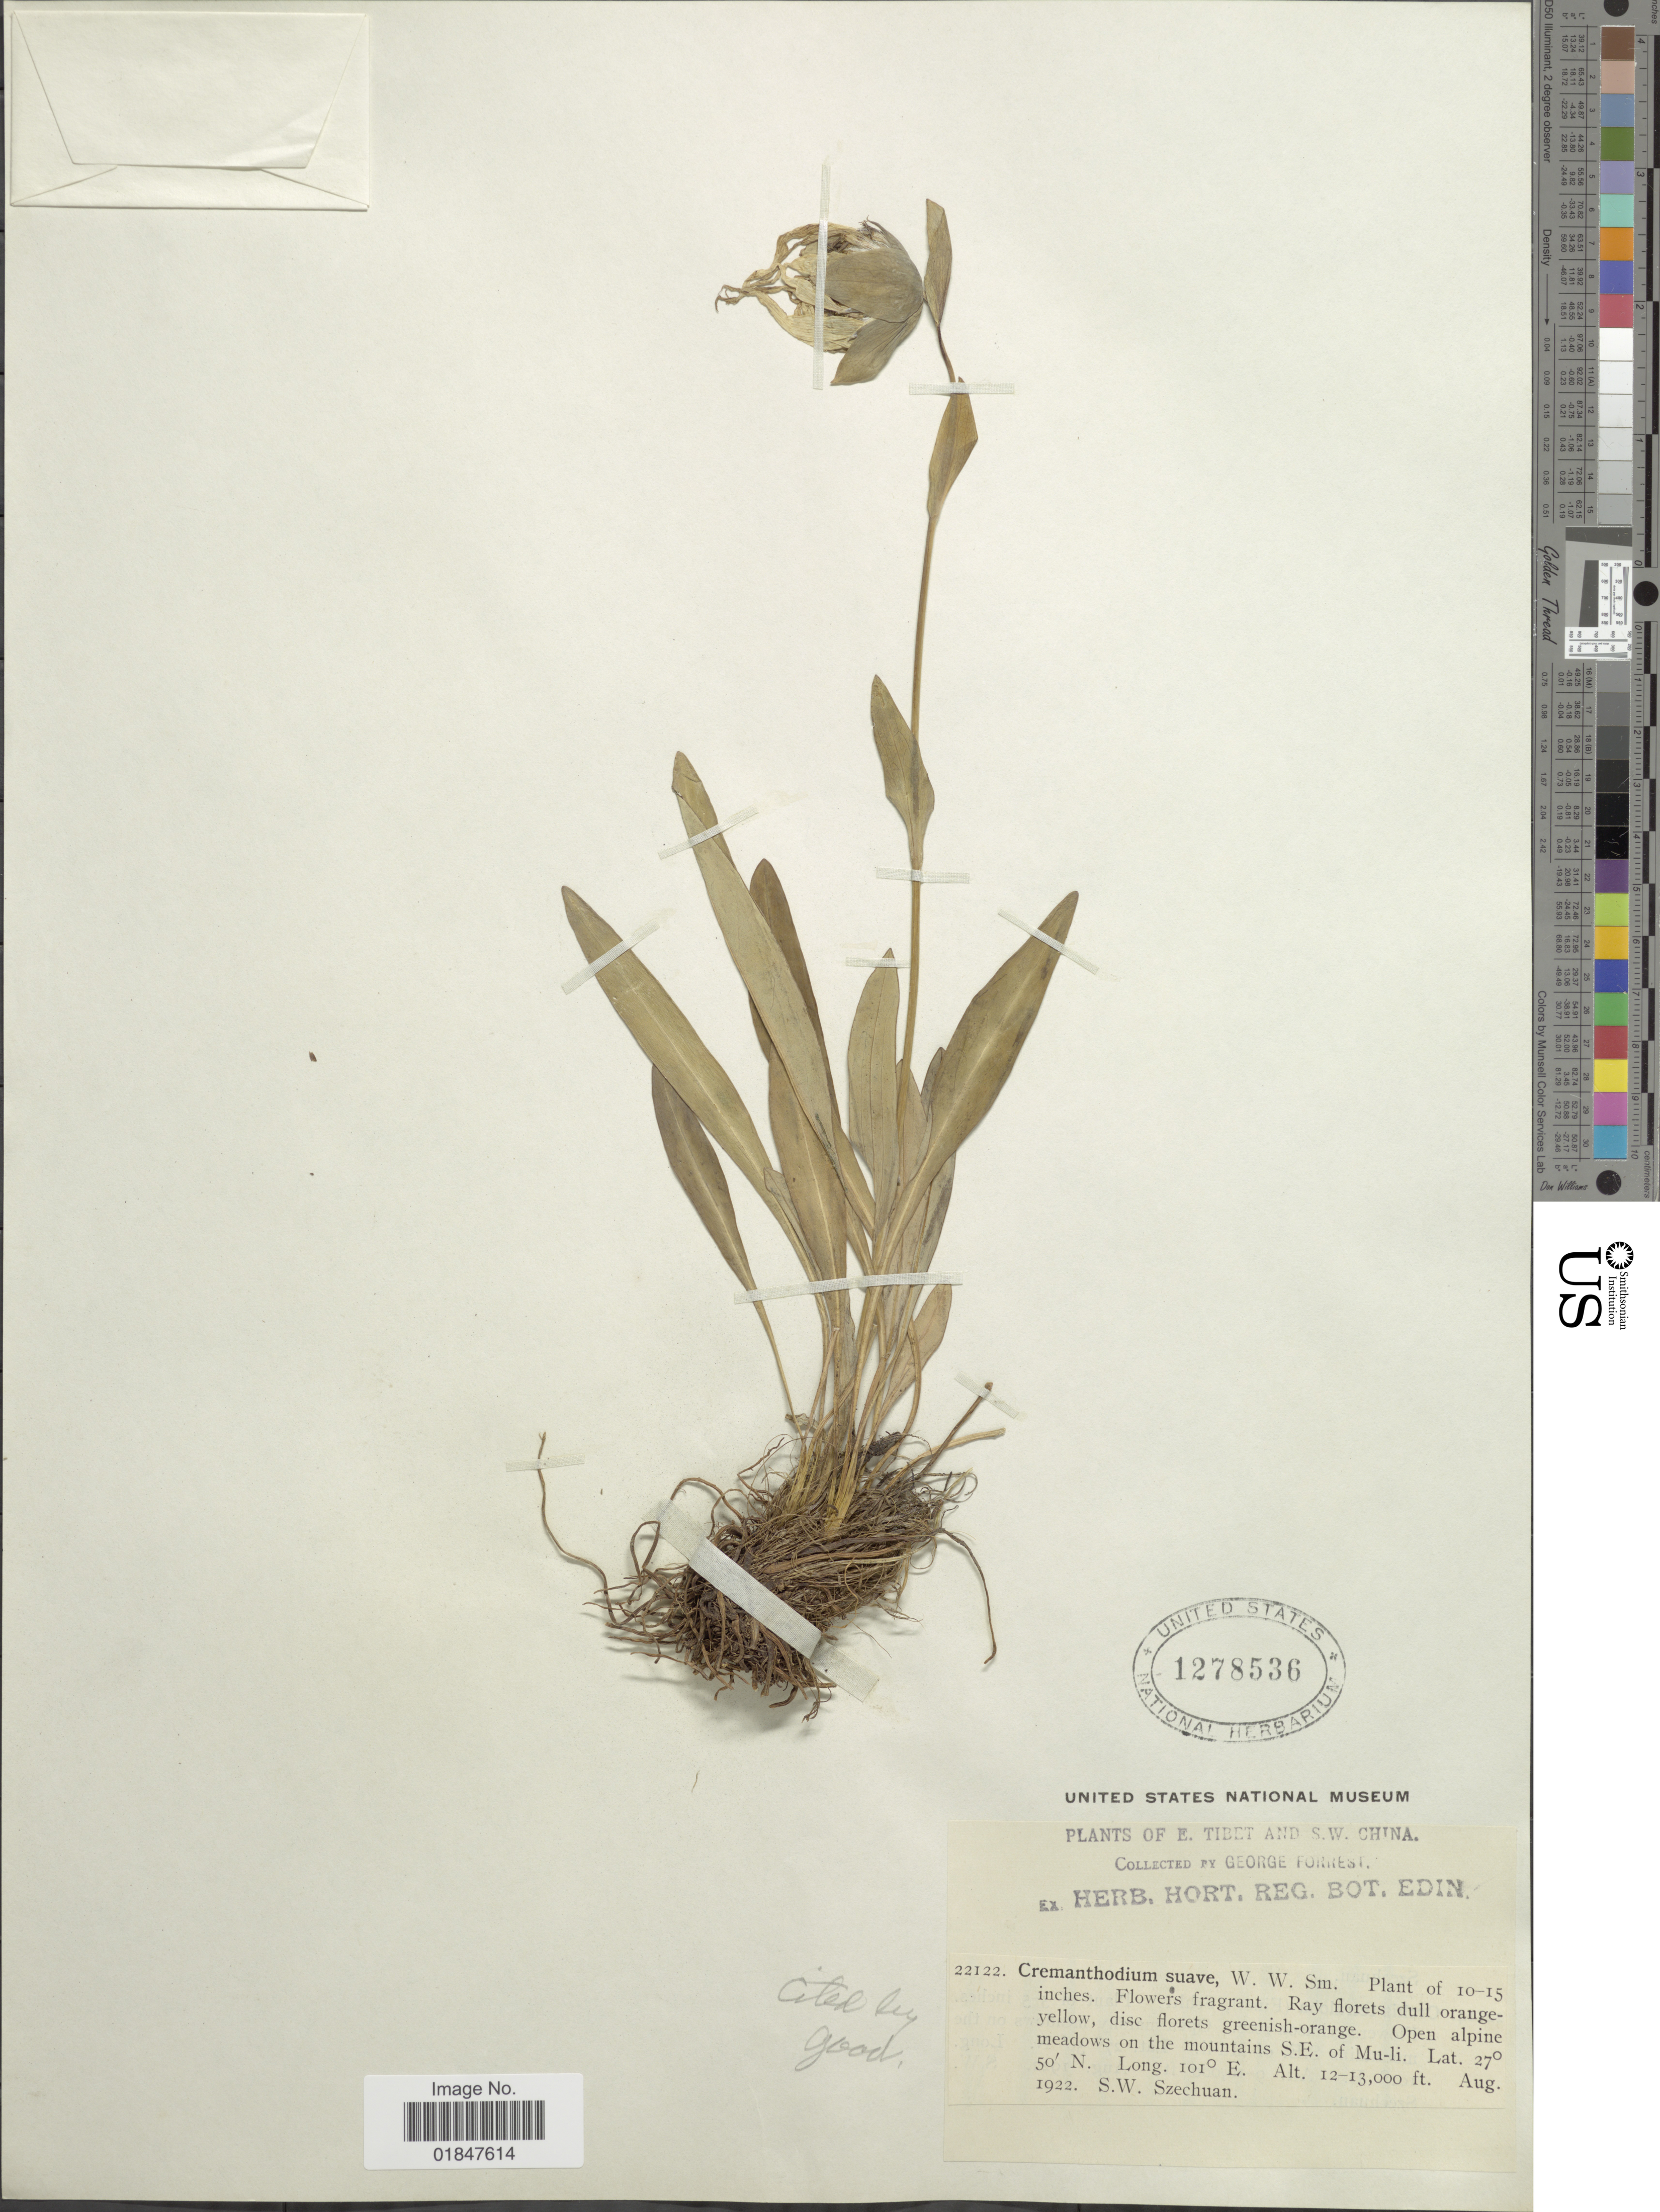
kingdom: Plantae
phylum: Tracheophyta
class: Magnoliopsida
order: Asterales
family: Asteraceae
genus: Cremanthodium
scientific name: Cremanthodium suave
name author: W.W. Sm.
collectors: G. Forrest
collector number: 22122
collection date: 1922-08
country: China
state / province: Sichuan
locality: E. Tibet and S.W. China, Open alpine meadows on the mountains S.E. of Mu-li. S.W. Szechuan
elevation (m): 3658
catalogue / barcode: US 1278536